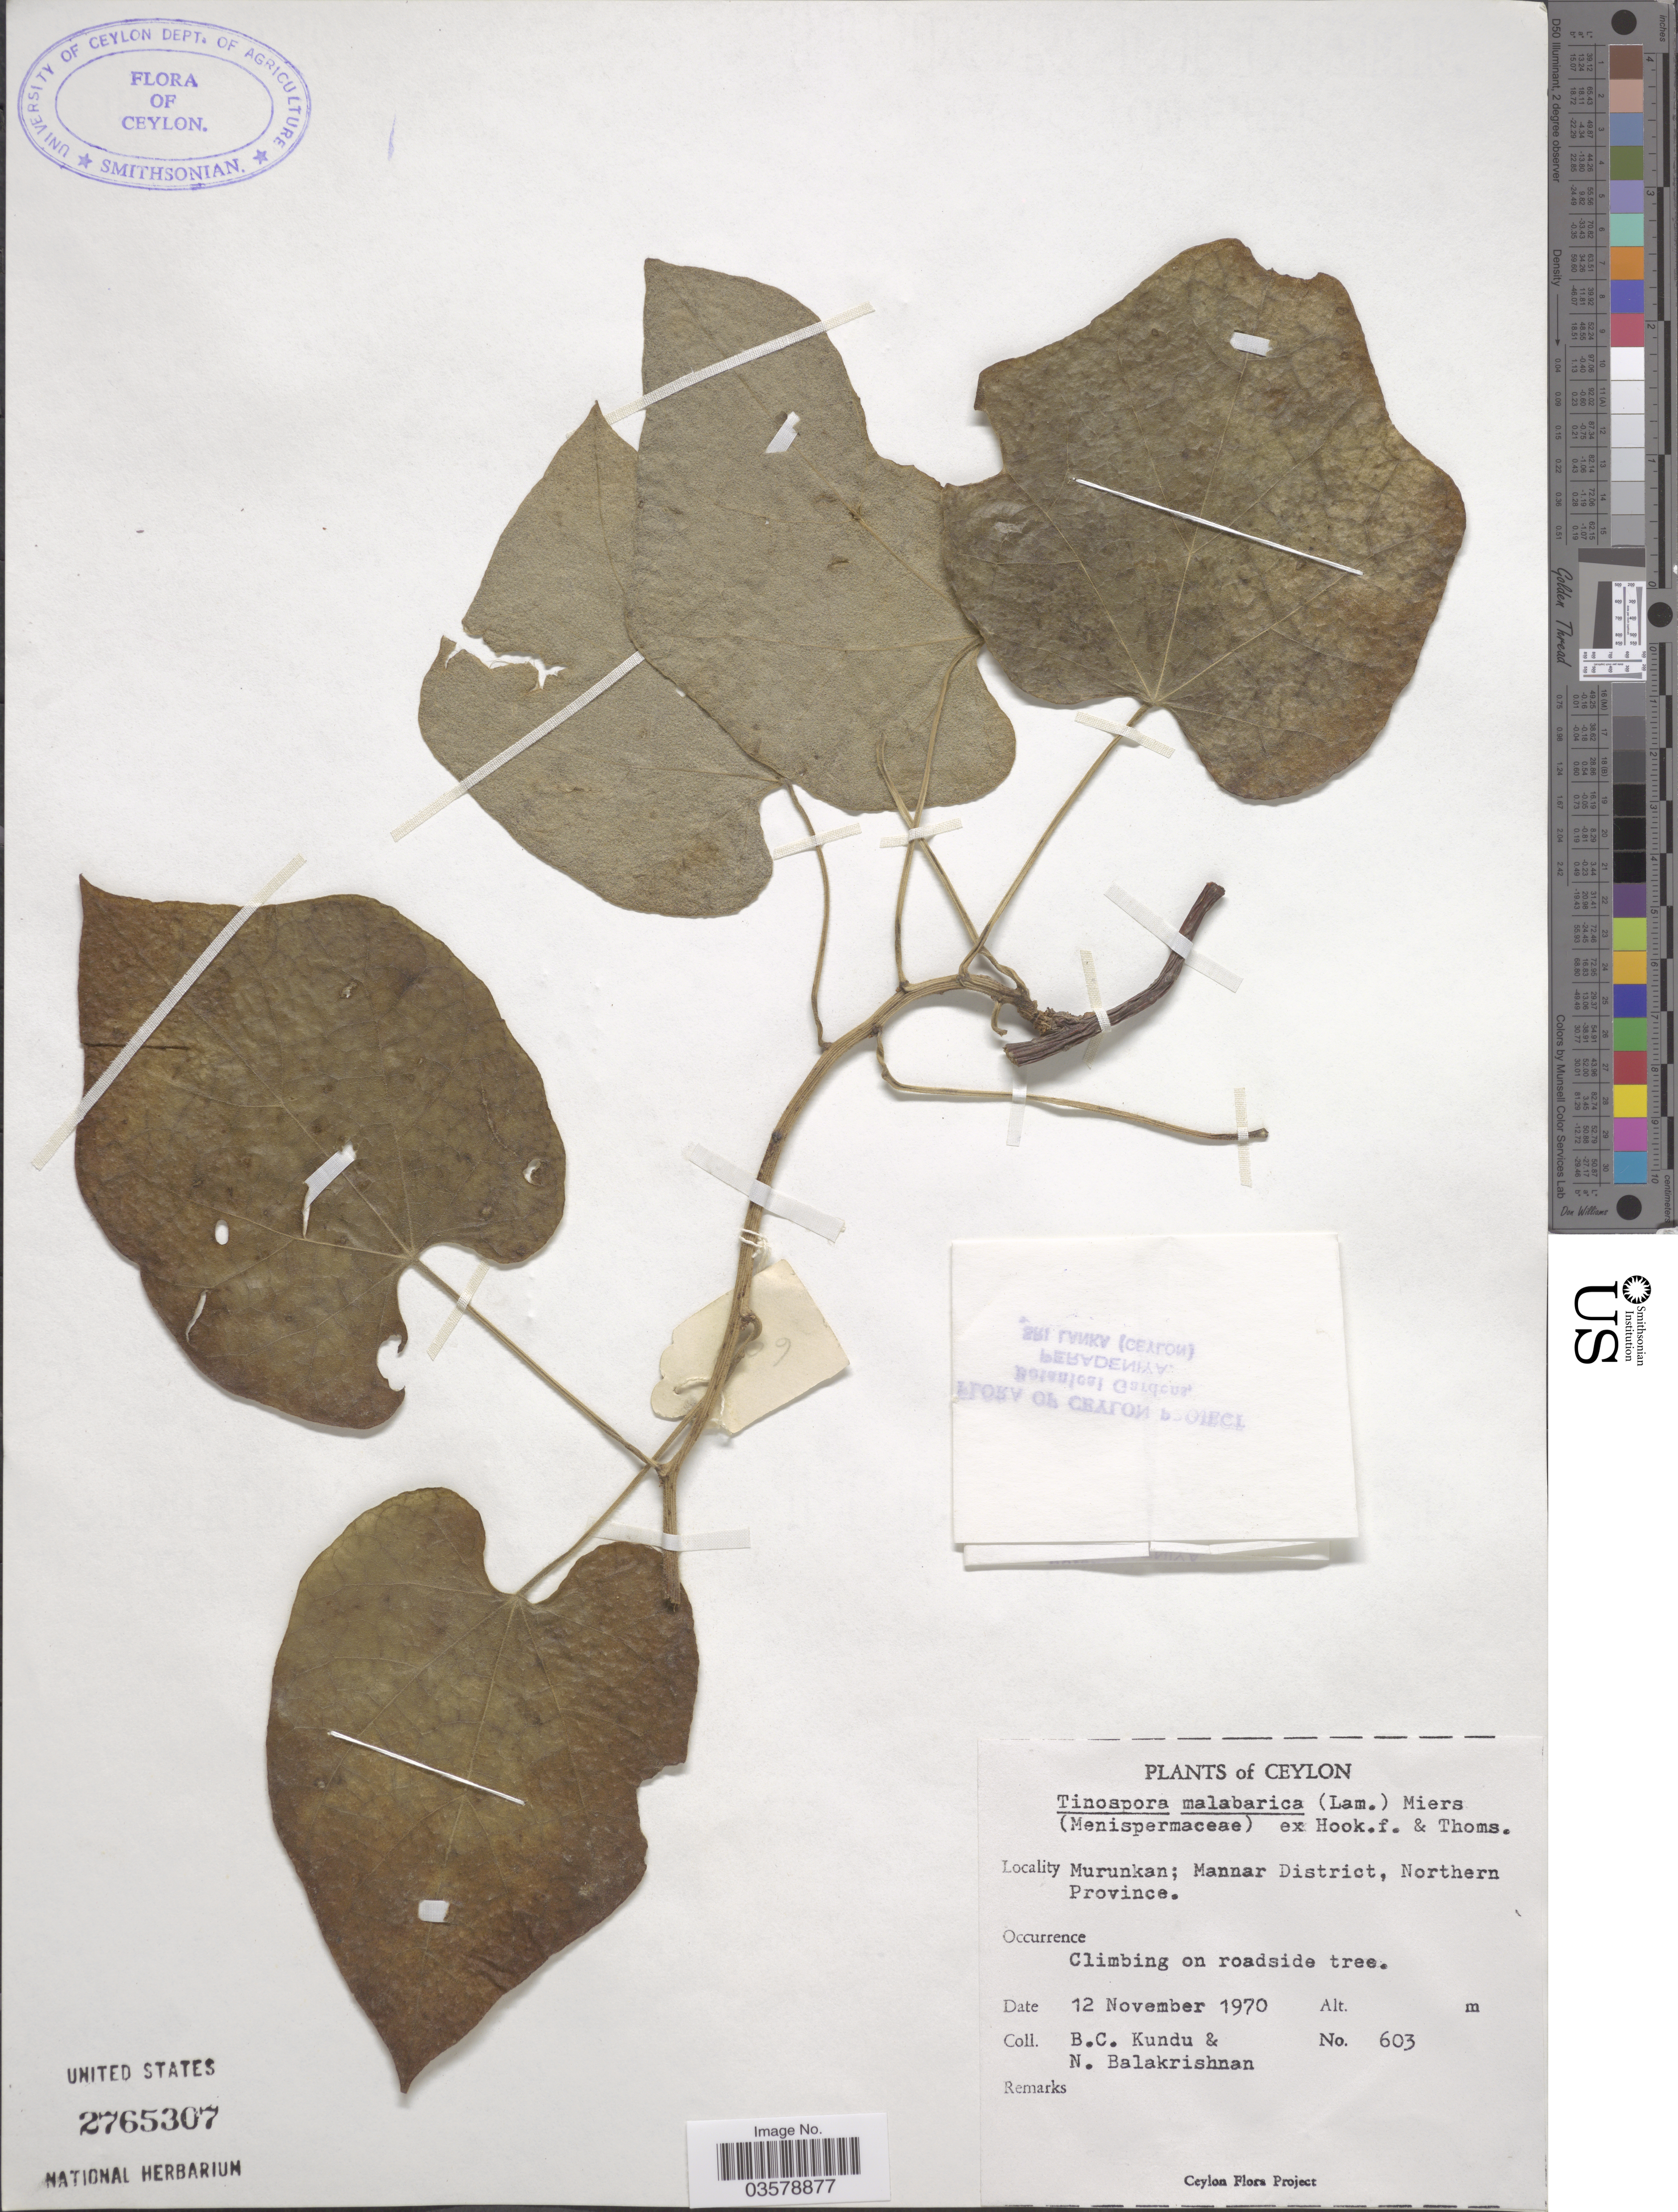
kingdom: Plantae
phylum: Tracheophyta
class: Magnoliopsida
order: Ranunculales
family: Menispermaceae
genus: Tinospora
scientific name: Tinospora sinensis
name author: (Lour.) Merr.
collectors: B. C. Kundu & N. Balakrishnan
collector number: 603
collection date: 1970-11-12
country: Sri Lanka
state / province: Northern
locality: Ceylon. Murunkan; Mannar District.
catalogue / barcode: US 2765307